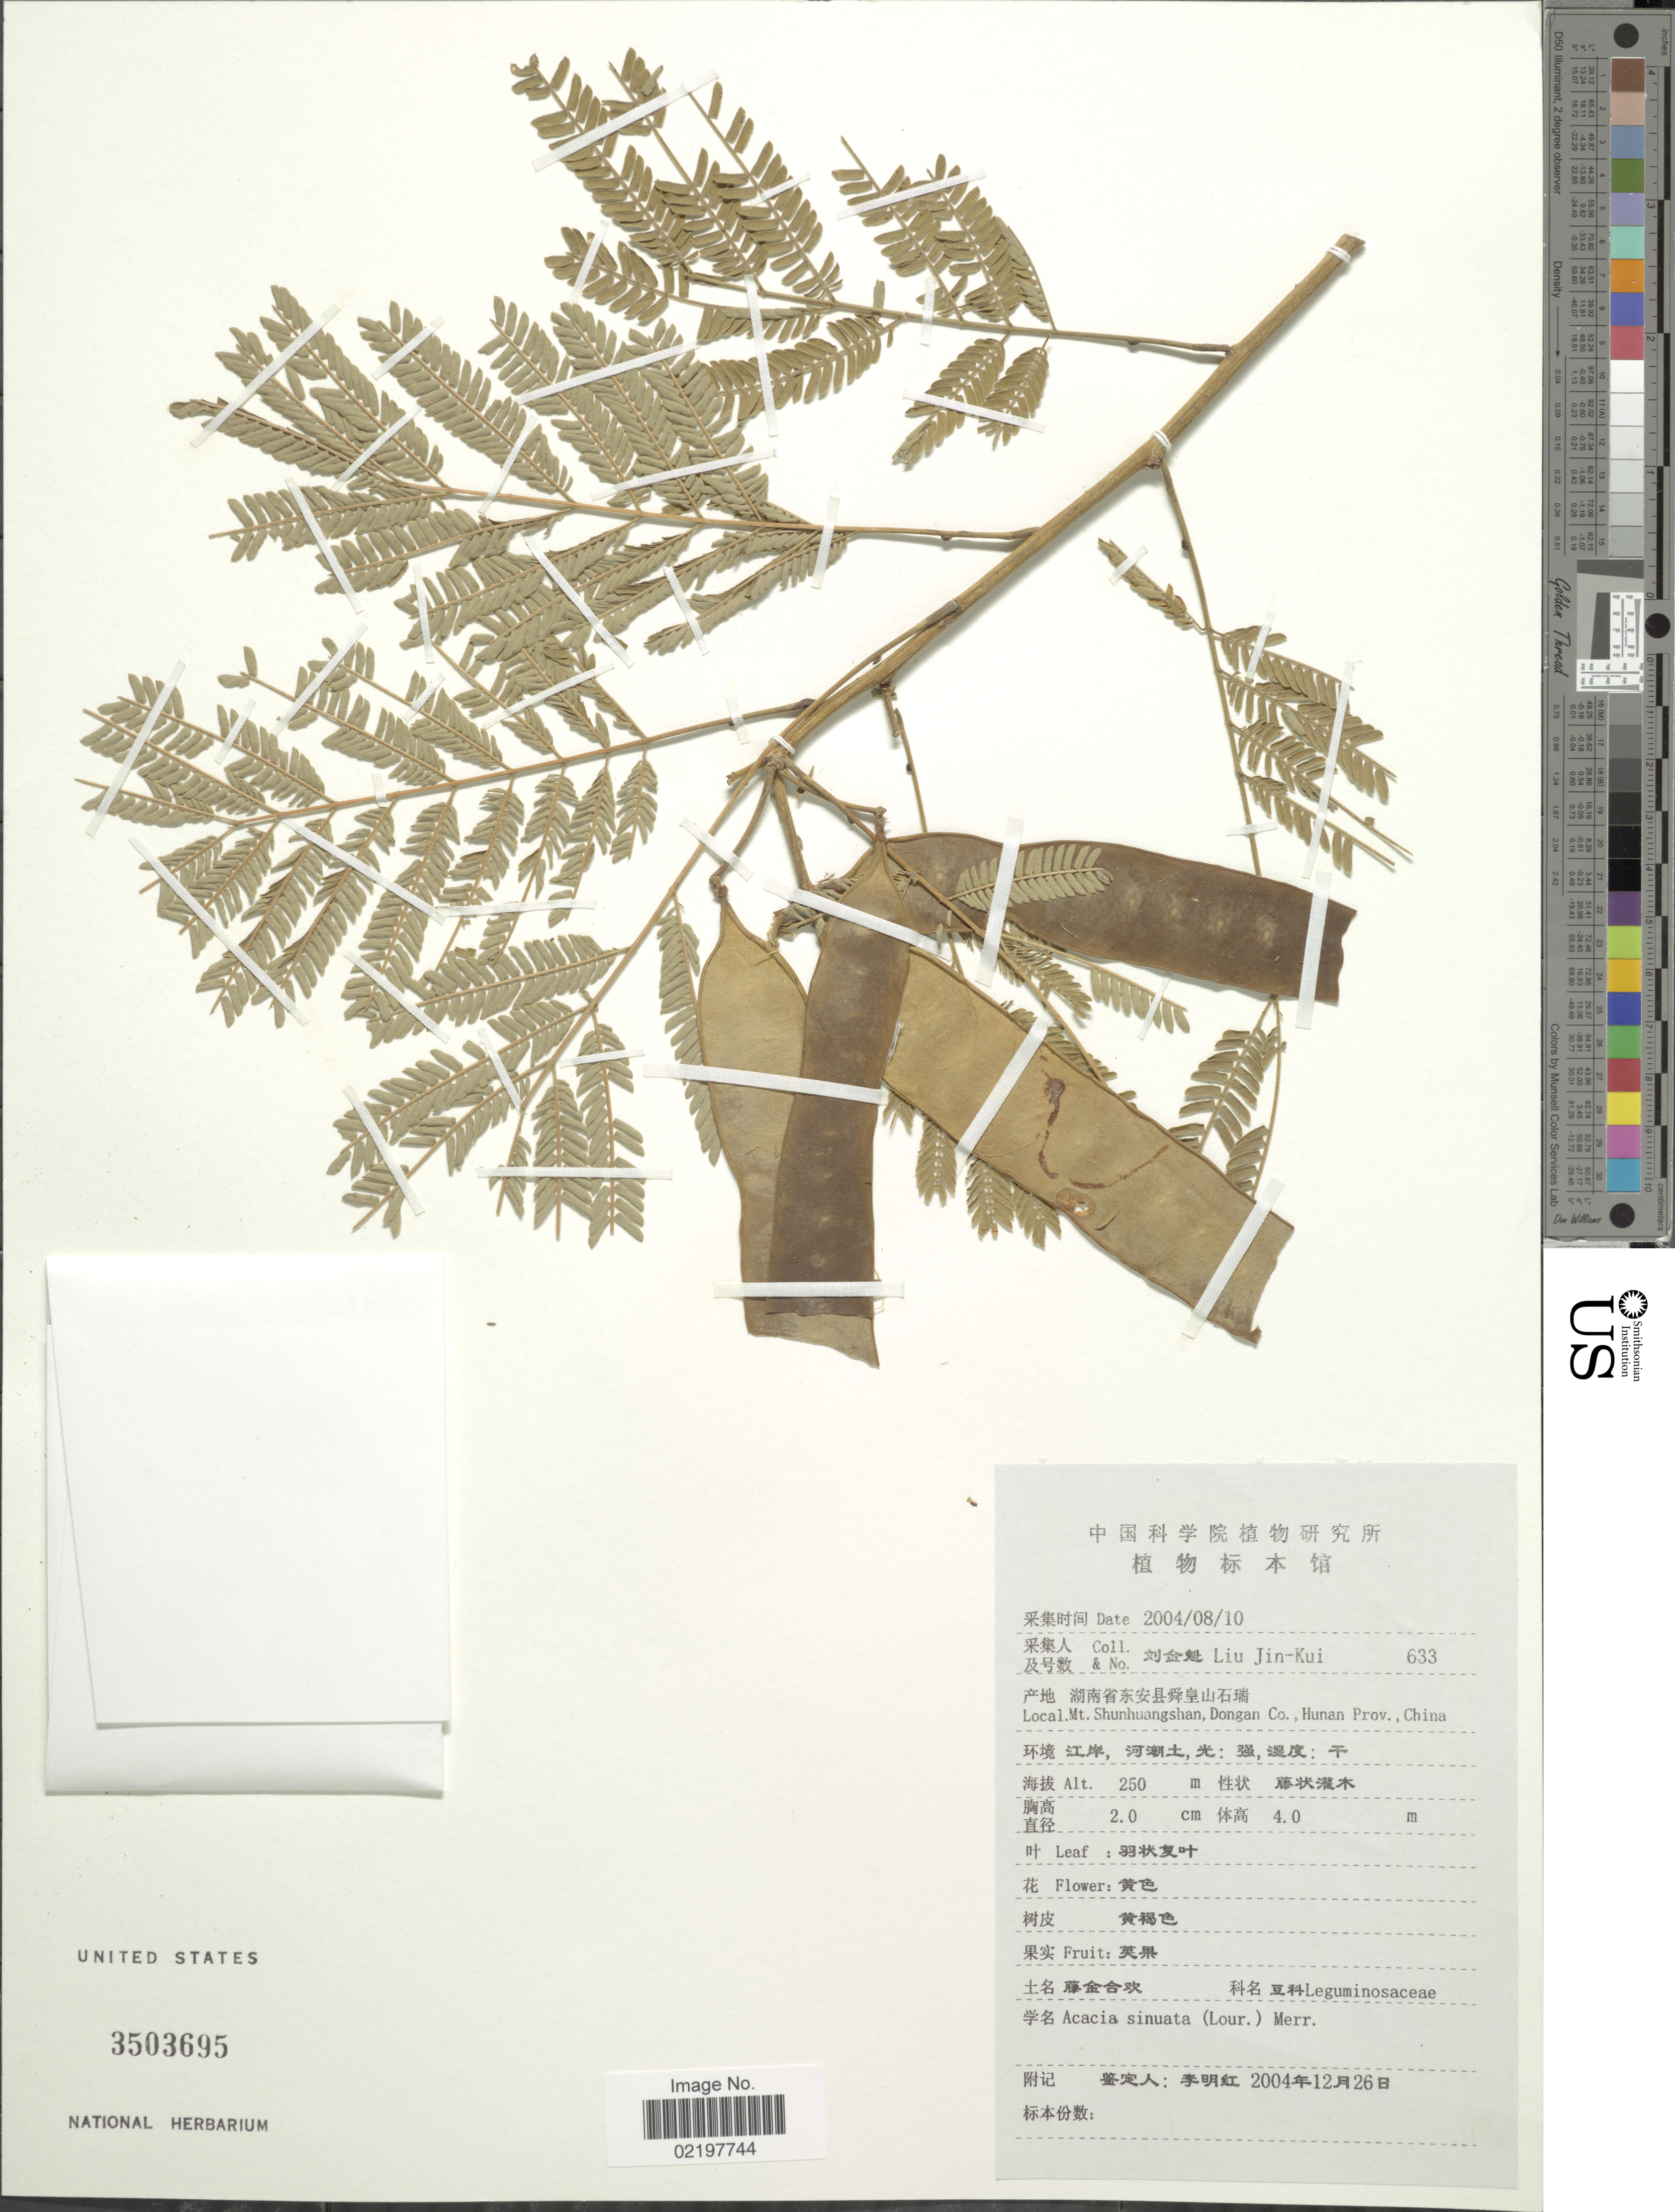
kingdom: Plantae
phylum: Tracheophyta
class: Magnoliopsida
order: Fabales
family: Fabaceae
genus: Senegalia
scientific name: Senegalia rugata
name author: (Lam.) Britton & Rose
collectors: Liu Jin-Kui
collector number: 633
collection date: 2004-08-10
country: China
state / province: Hunan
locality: Mt. Shunhuangshan, Dongan Co., Hunan Prov. China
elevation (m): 250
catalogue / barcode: US 3503695